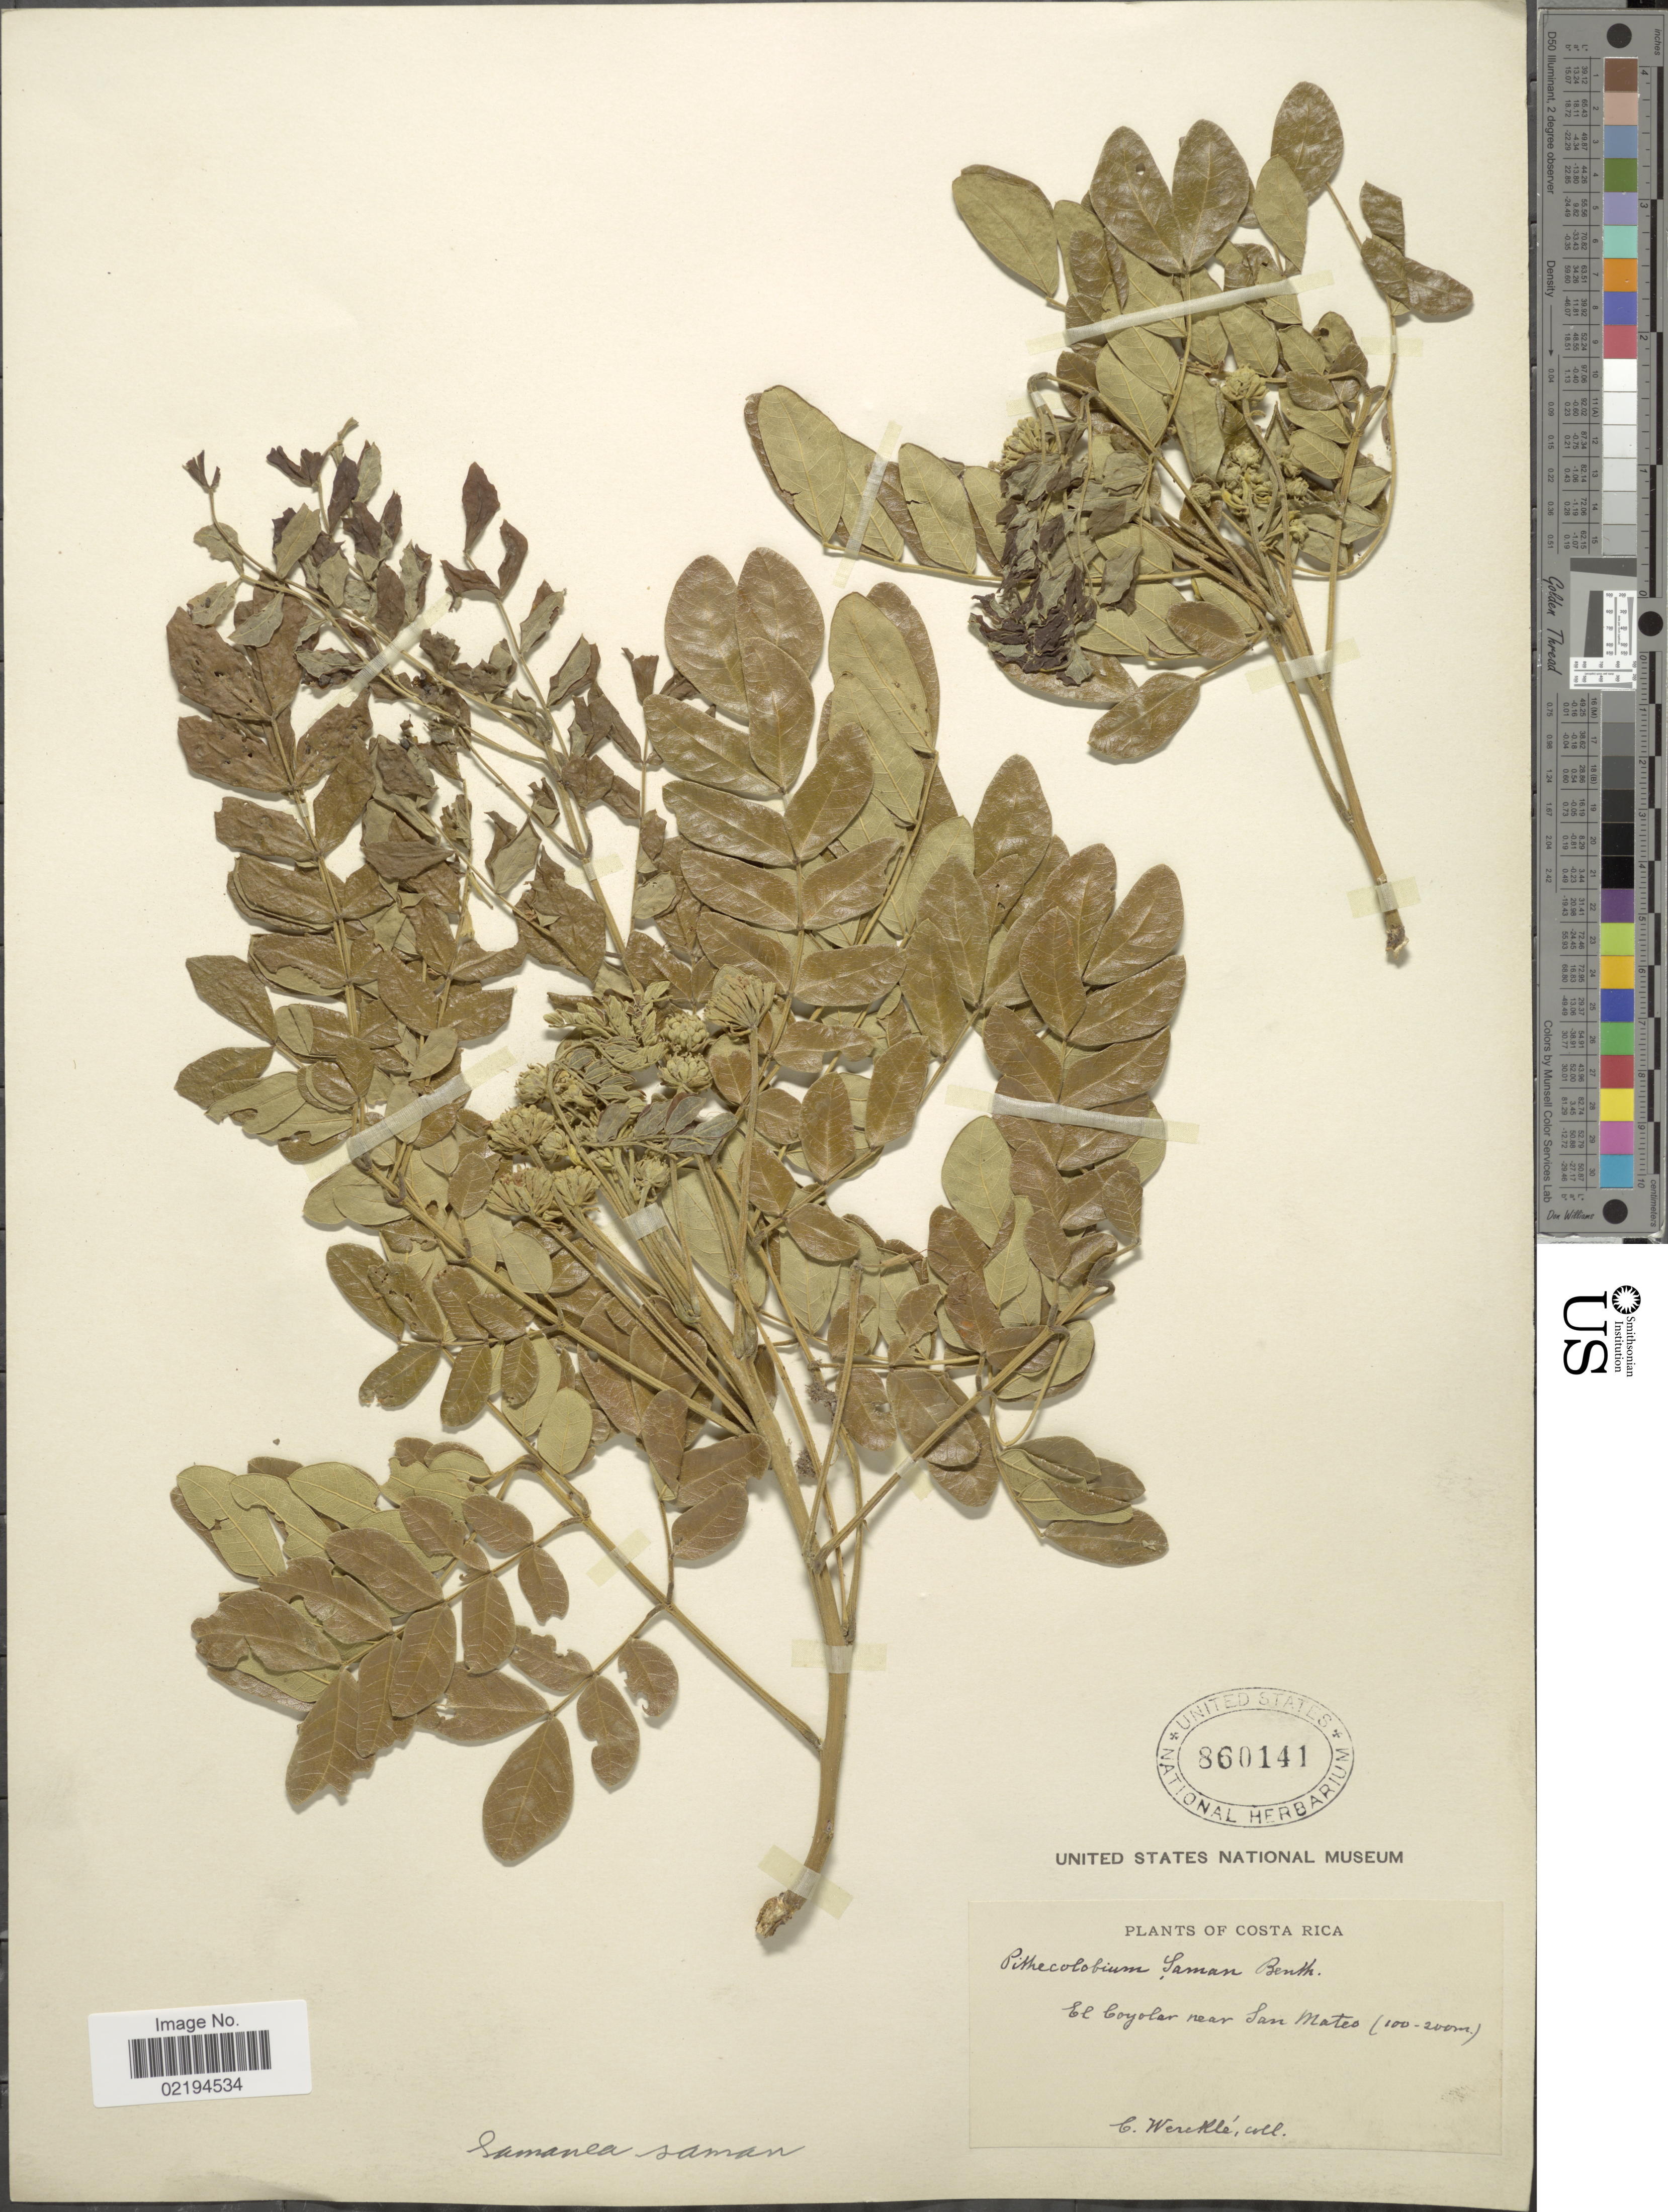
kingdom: Plantae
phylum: Tracheophyta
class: Magnoliopsida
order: Fabales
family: Fabaceae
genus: Samanea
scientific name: Samanea saman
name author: (Jacq.) Merr.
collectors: C. Wercklé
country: Costa Rica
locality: El Coyolar near San Mateo.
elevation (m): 100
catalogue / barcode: US 860141